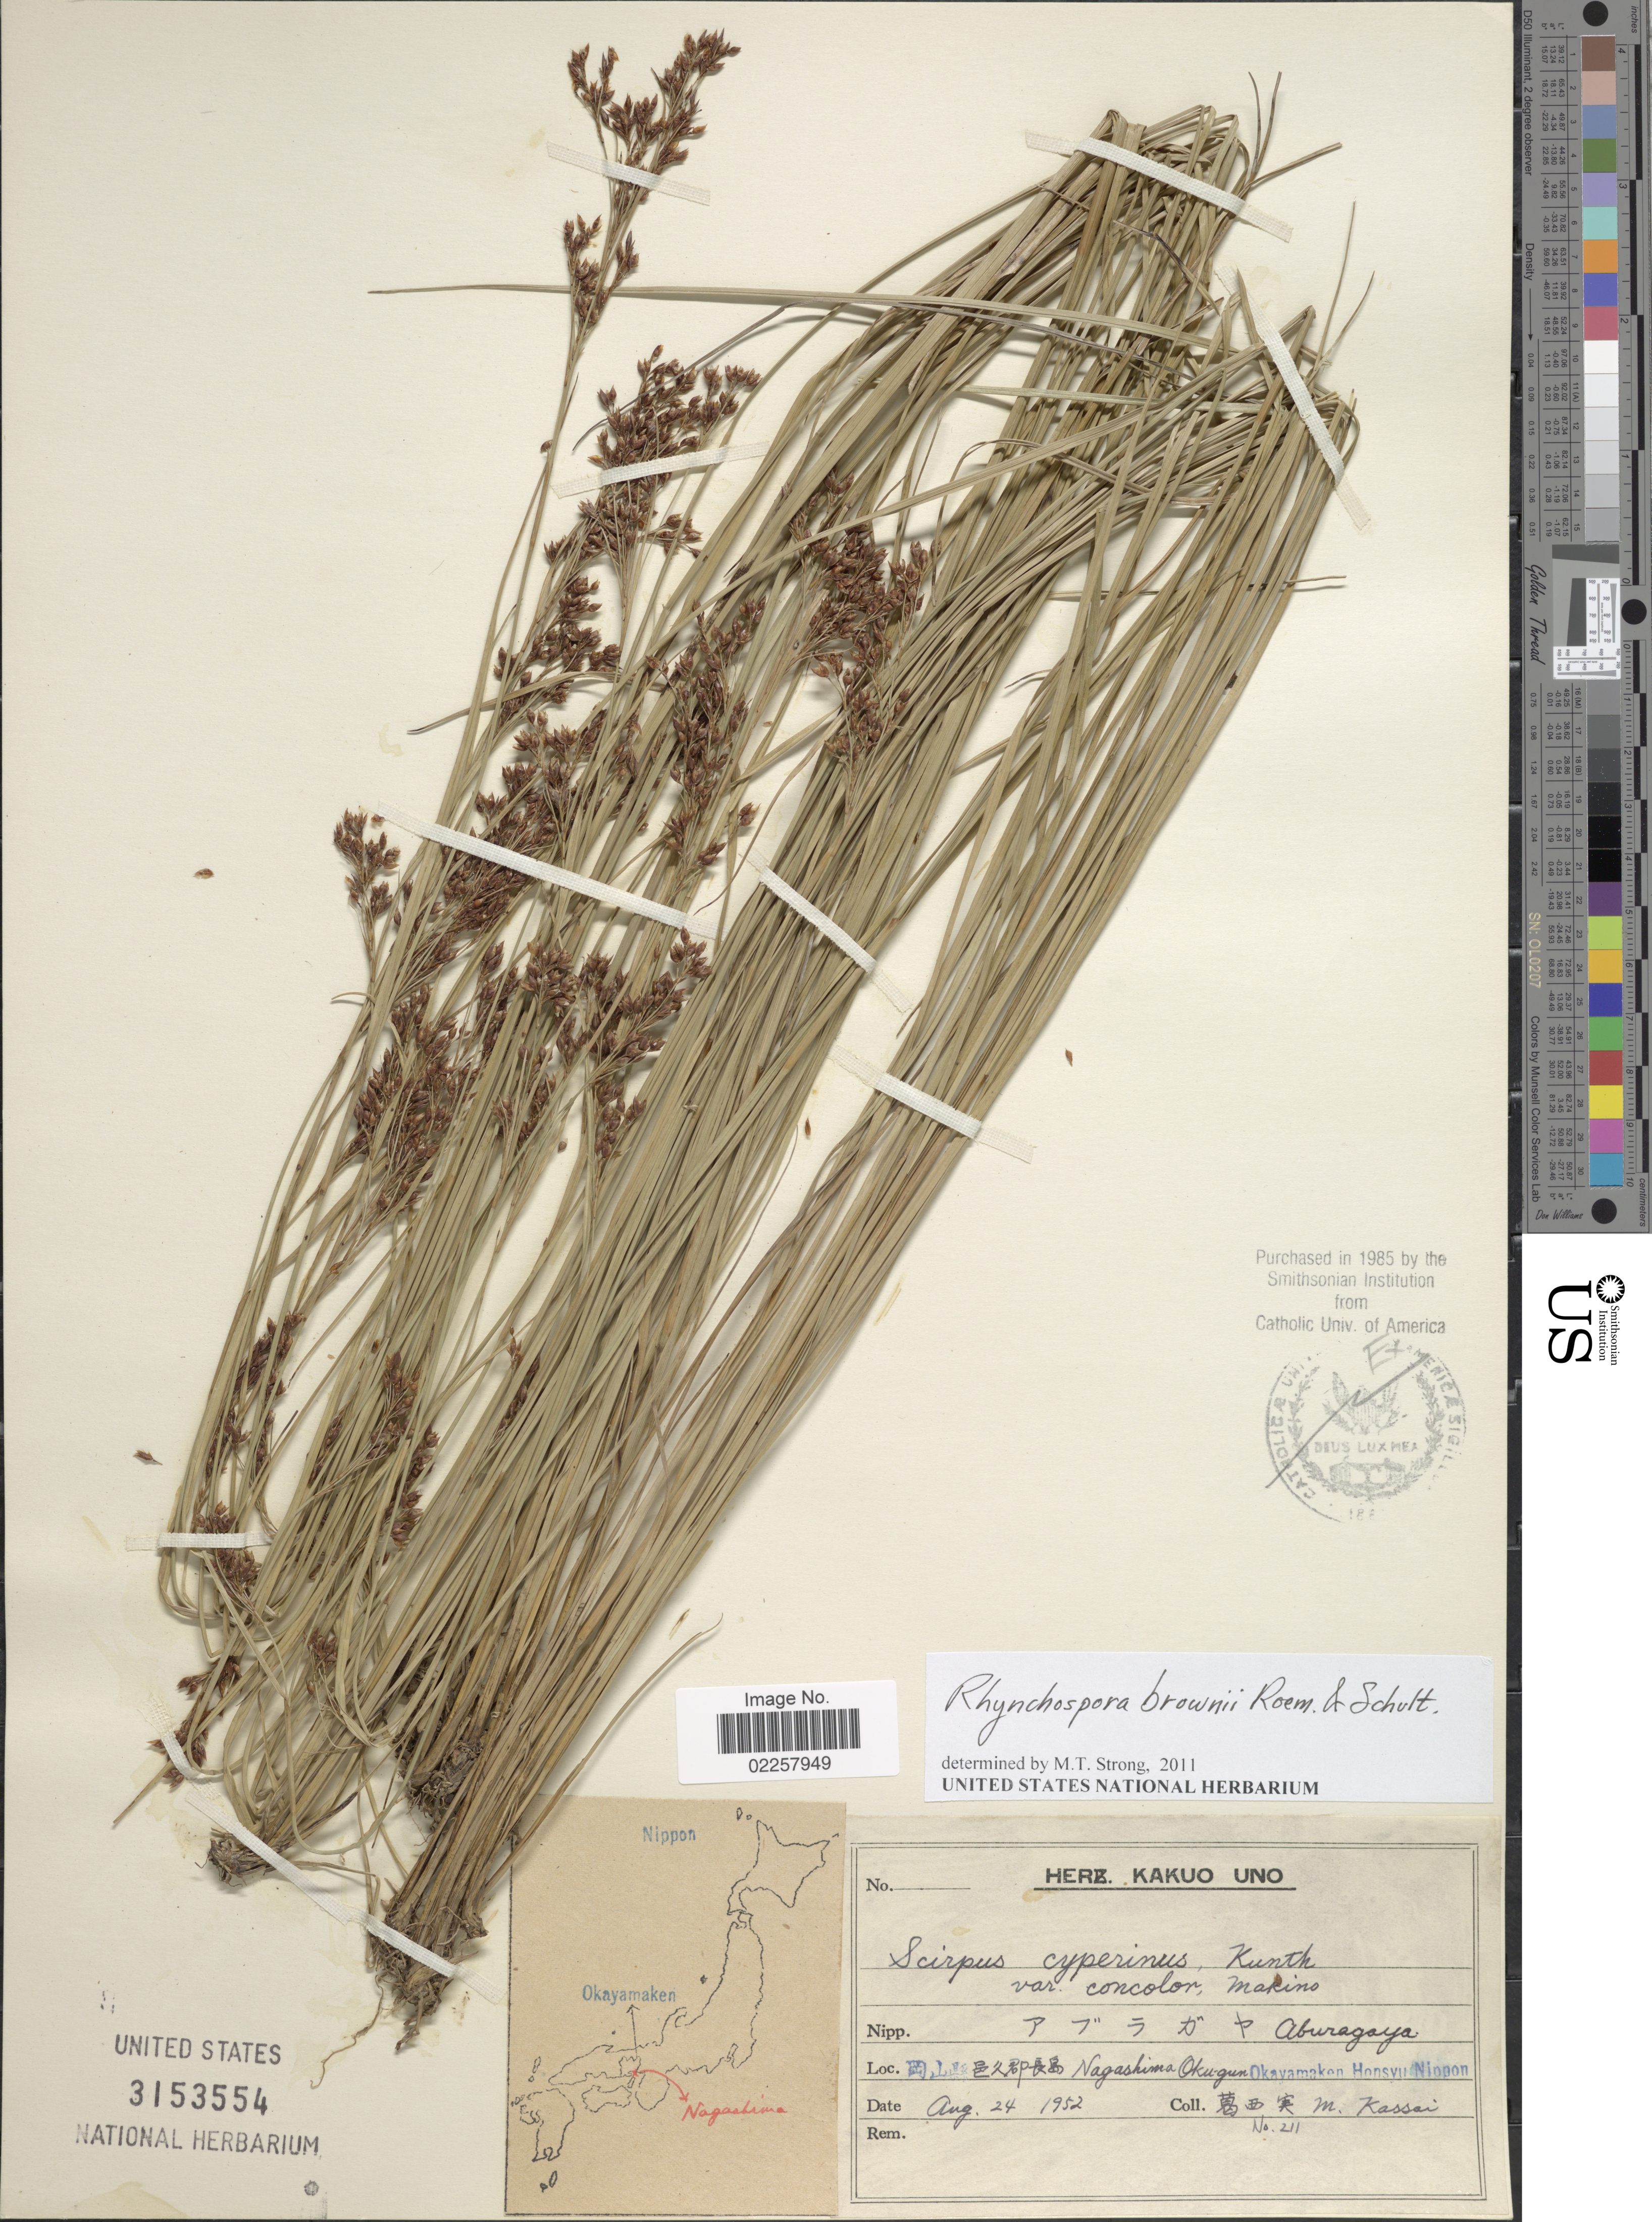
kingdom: Plantae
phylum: Tracheophyta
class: Liliopsida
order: Poales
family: Cyperaceae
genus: Rhynchospora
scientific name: Rhynchospora brownii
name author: Roem. & Schult.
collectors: M. Kassai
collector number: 211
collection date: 1952-08-24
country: Japan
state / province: Okayama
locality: Nagashima Oku-gun, Okayamaken Honsyu Nippon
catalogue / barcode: US 3153554